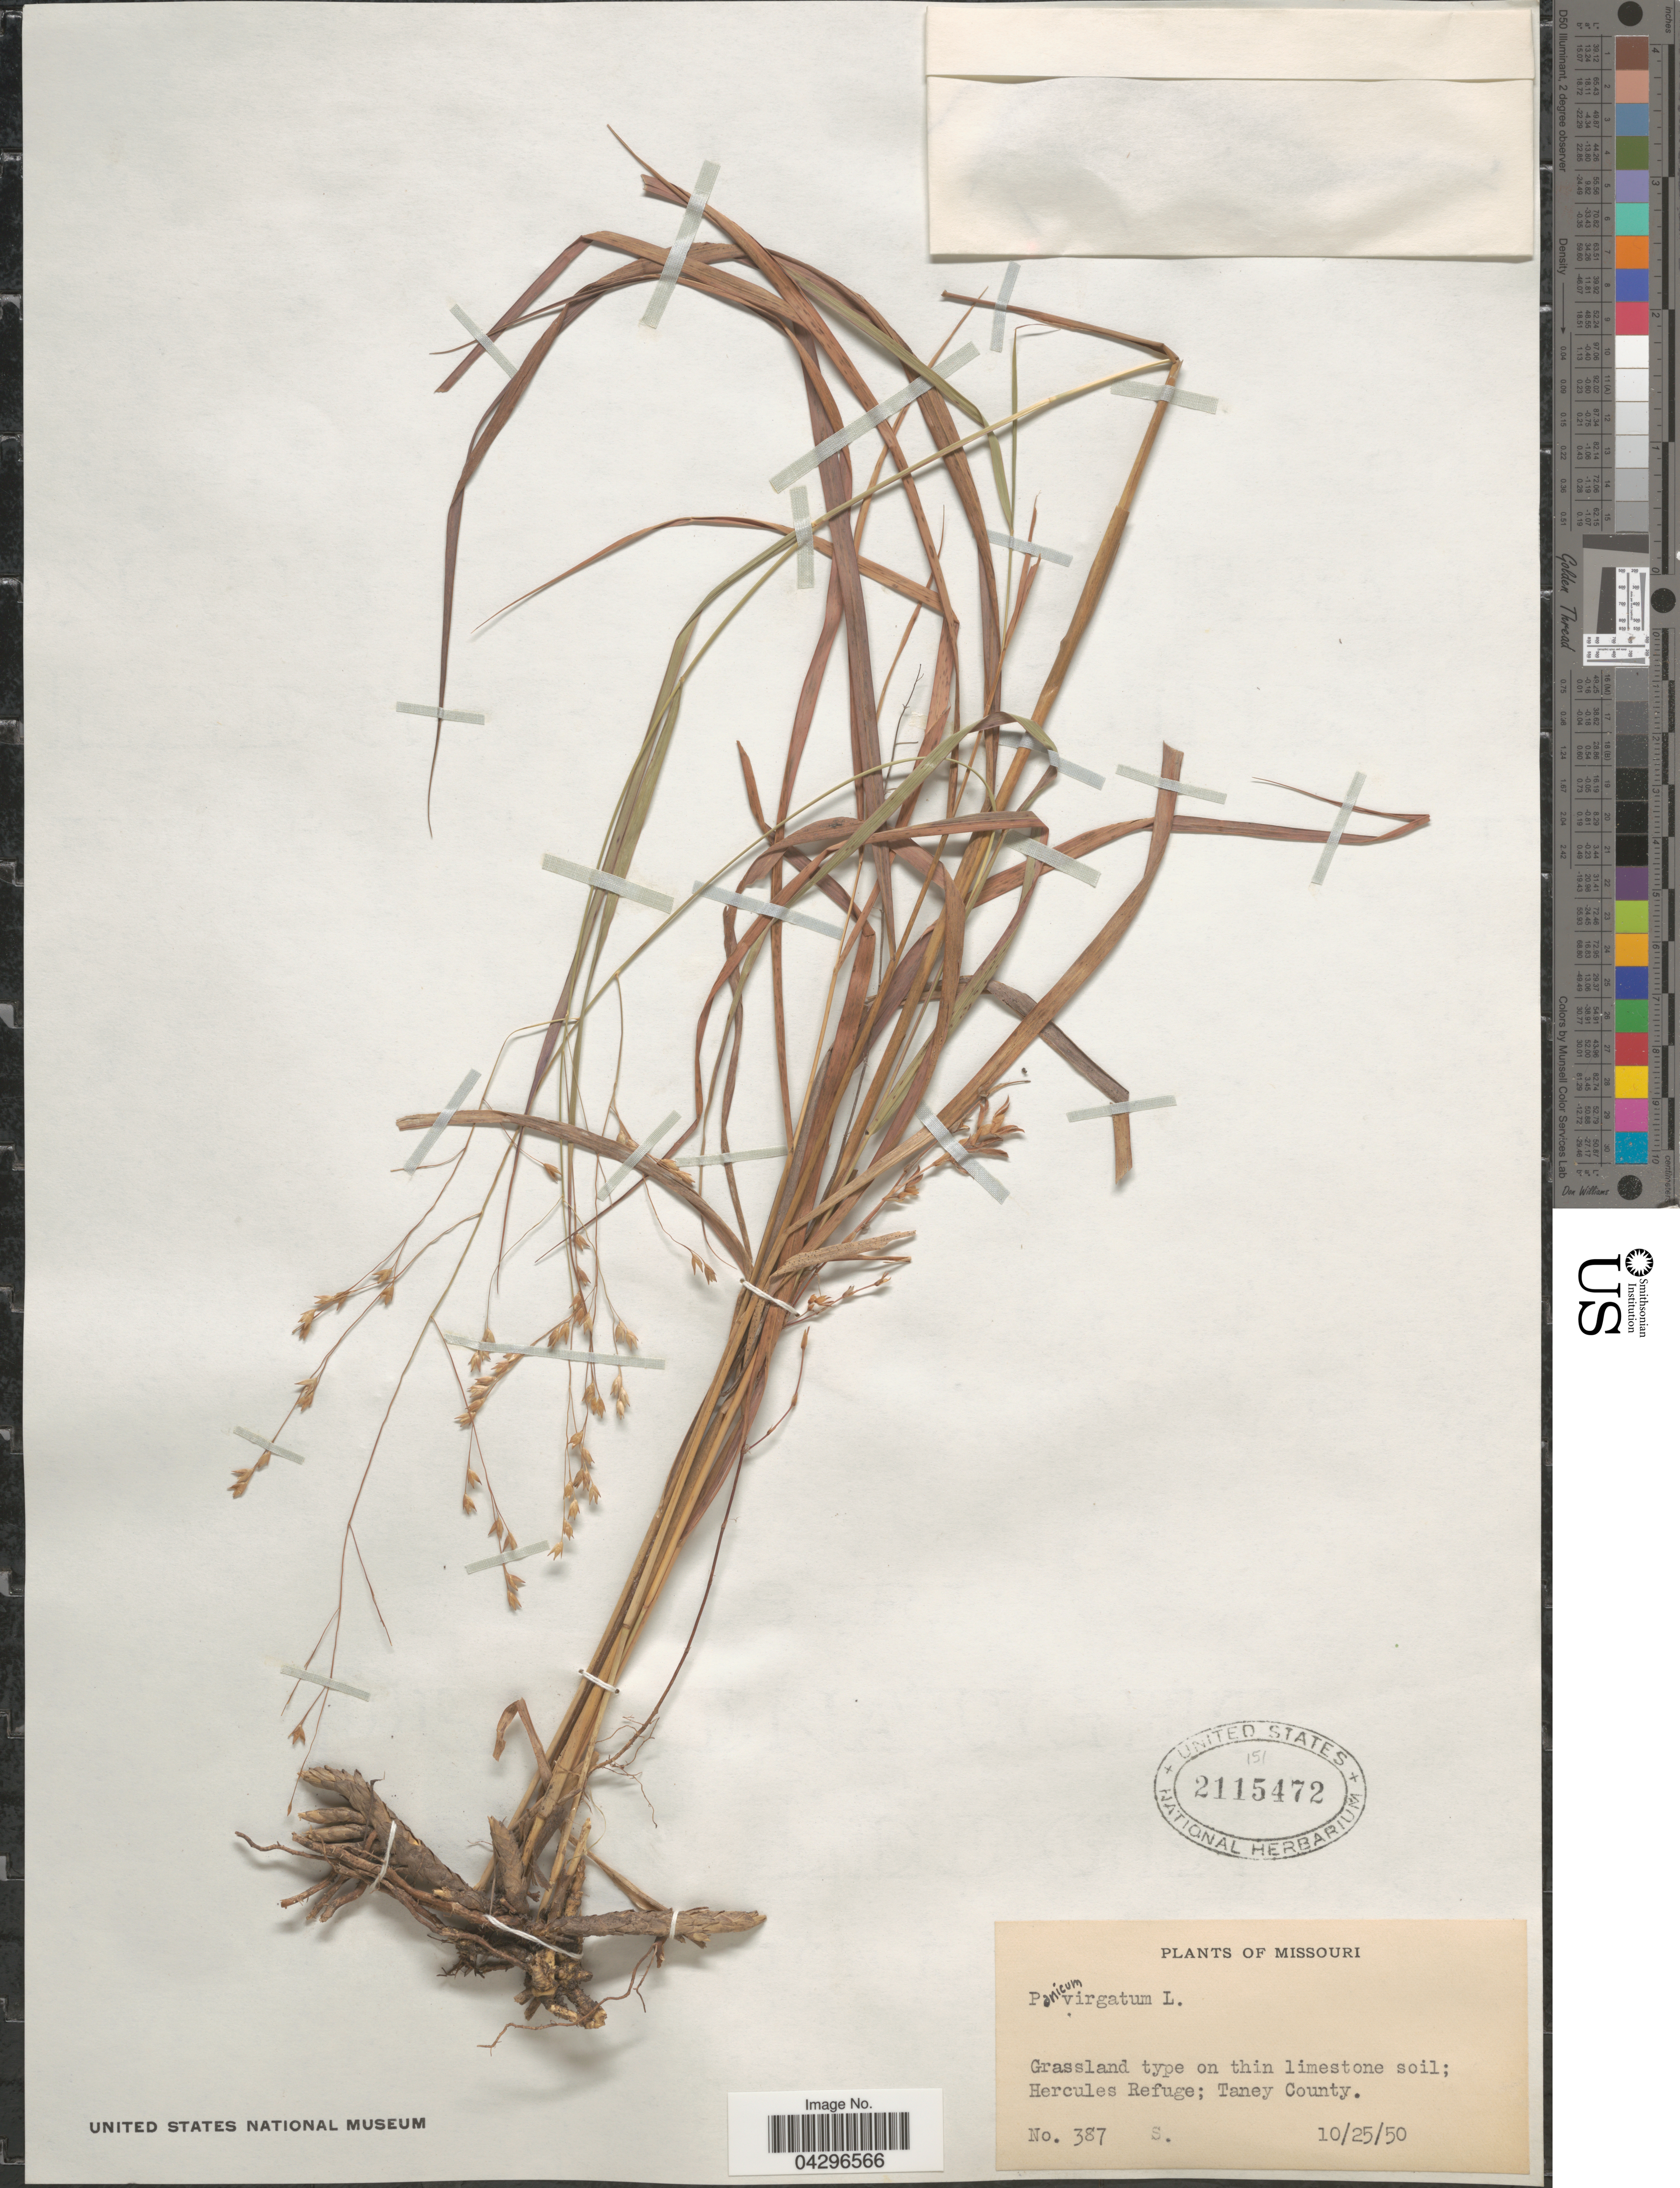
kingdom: Plantae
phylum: Tracheophyta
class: Liliopsida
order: Poales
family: Poaceae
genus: Panicum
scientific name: Panicum virgatum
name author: L.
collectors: S.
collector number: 387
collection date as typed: Transcribed d/m/y: 25/10/50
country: United States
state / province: Missouri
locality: Grassland type on thin limestone soil; Hercules Refuge; Taney County.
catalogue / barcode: US 2115472